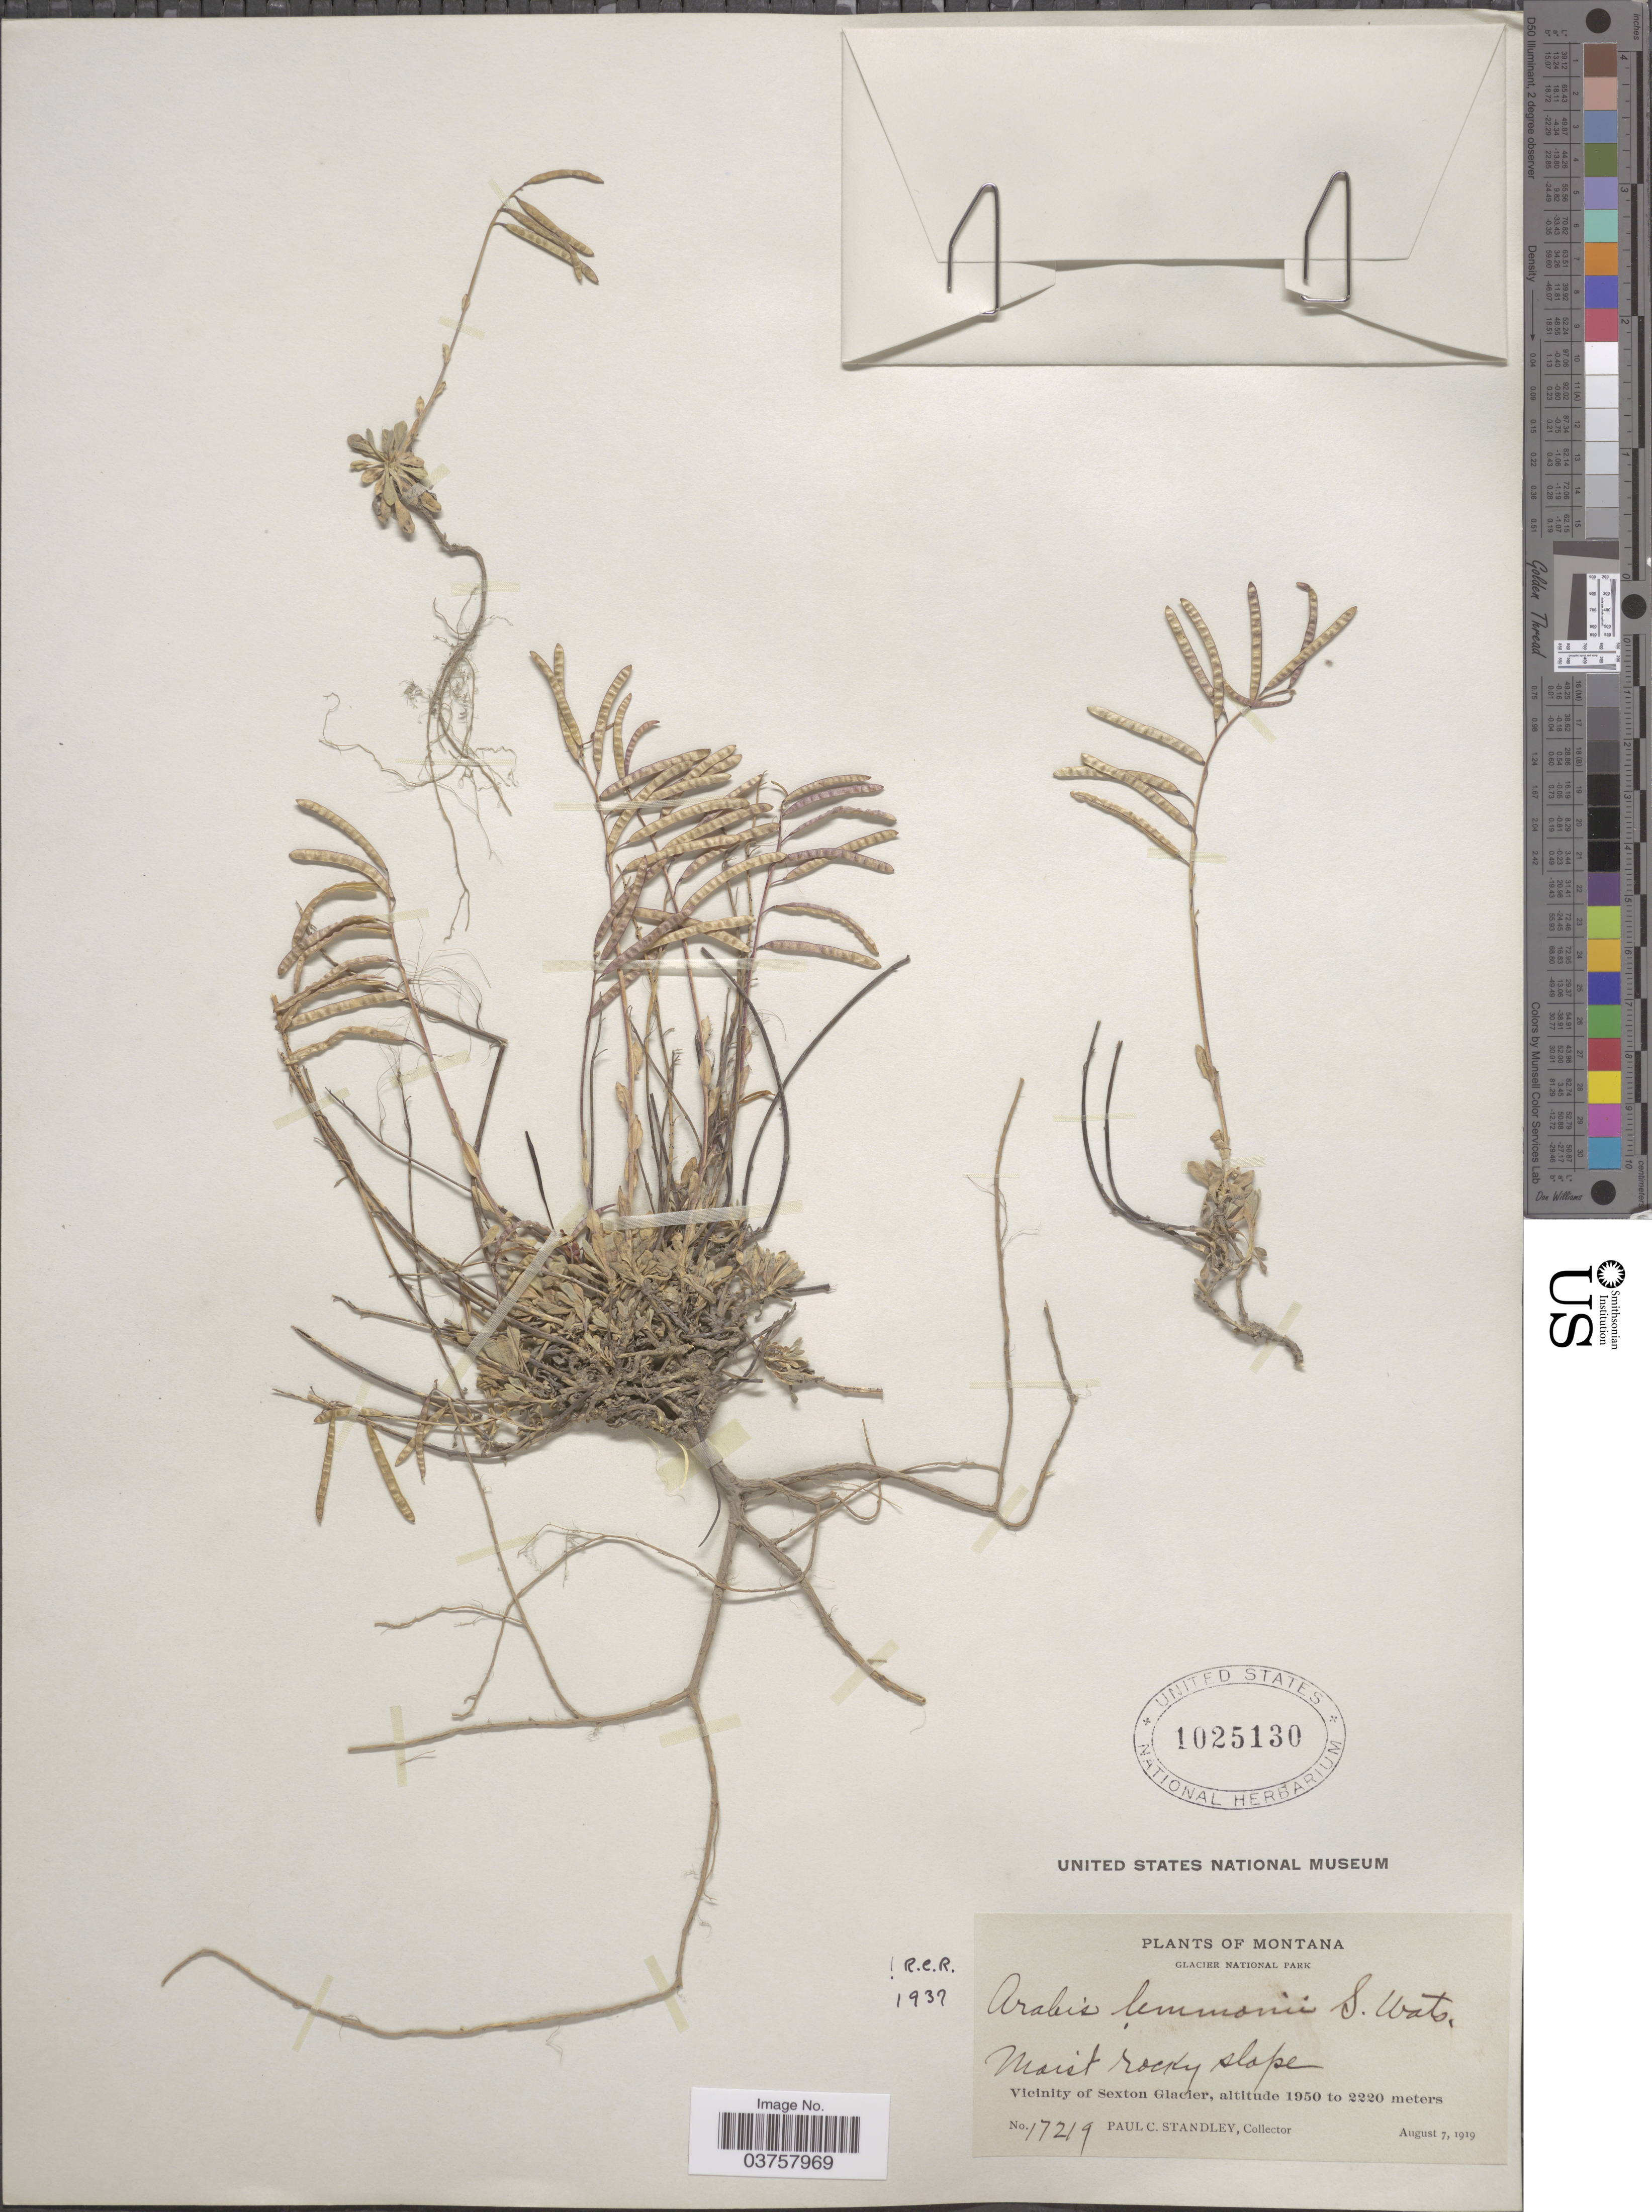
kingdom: Plantae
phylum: Tracheophyta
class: Magnoliopsida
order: Brassicales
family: Brassicaceae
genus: Arabis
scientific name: Arabis lemmonii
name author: S. Watson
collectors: P. C. Standley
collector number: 17219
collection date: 1919-08-07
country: United States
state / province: Montana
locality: Glacier National Park. Vicinity of Sexton Glacier.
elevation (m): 1950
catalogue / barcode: US 1025130